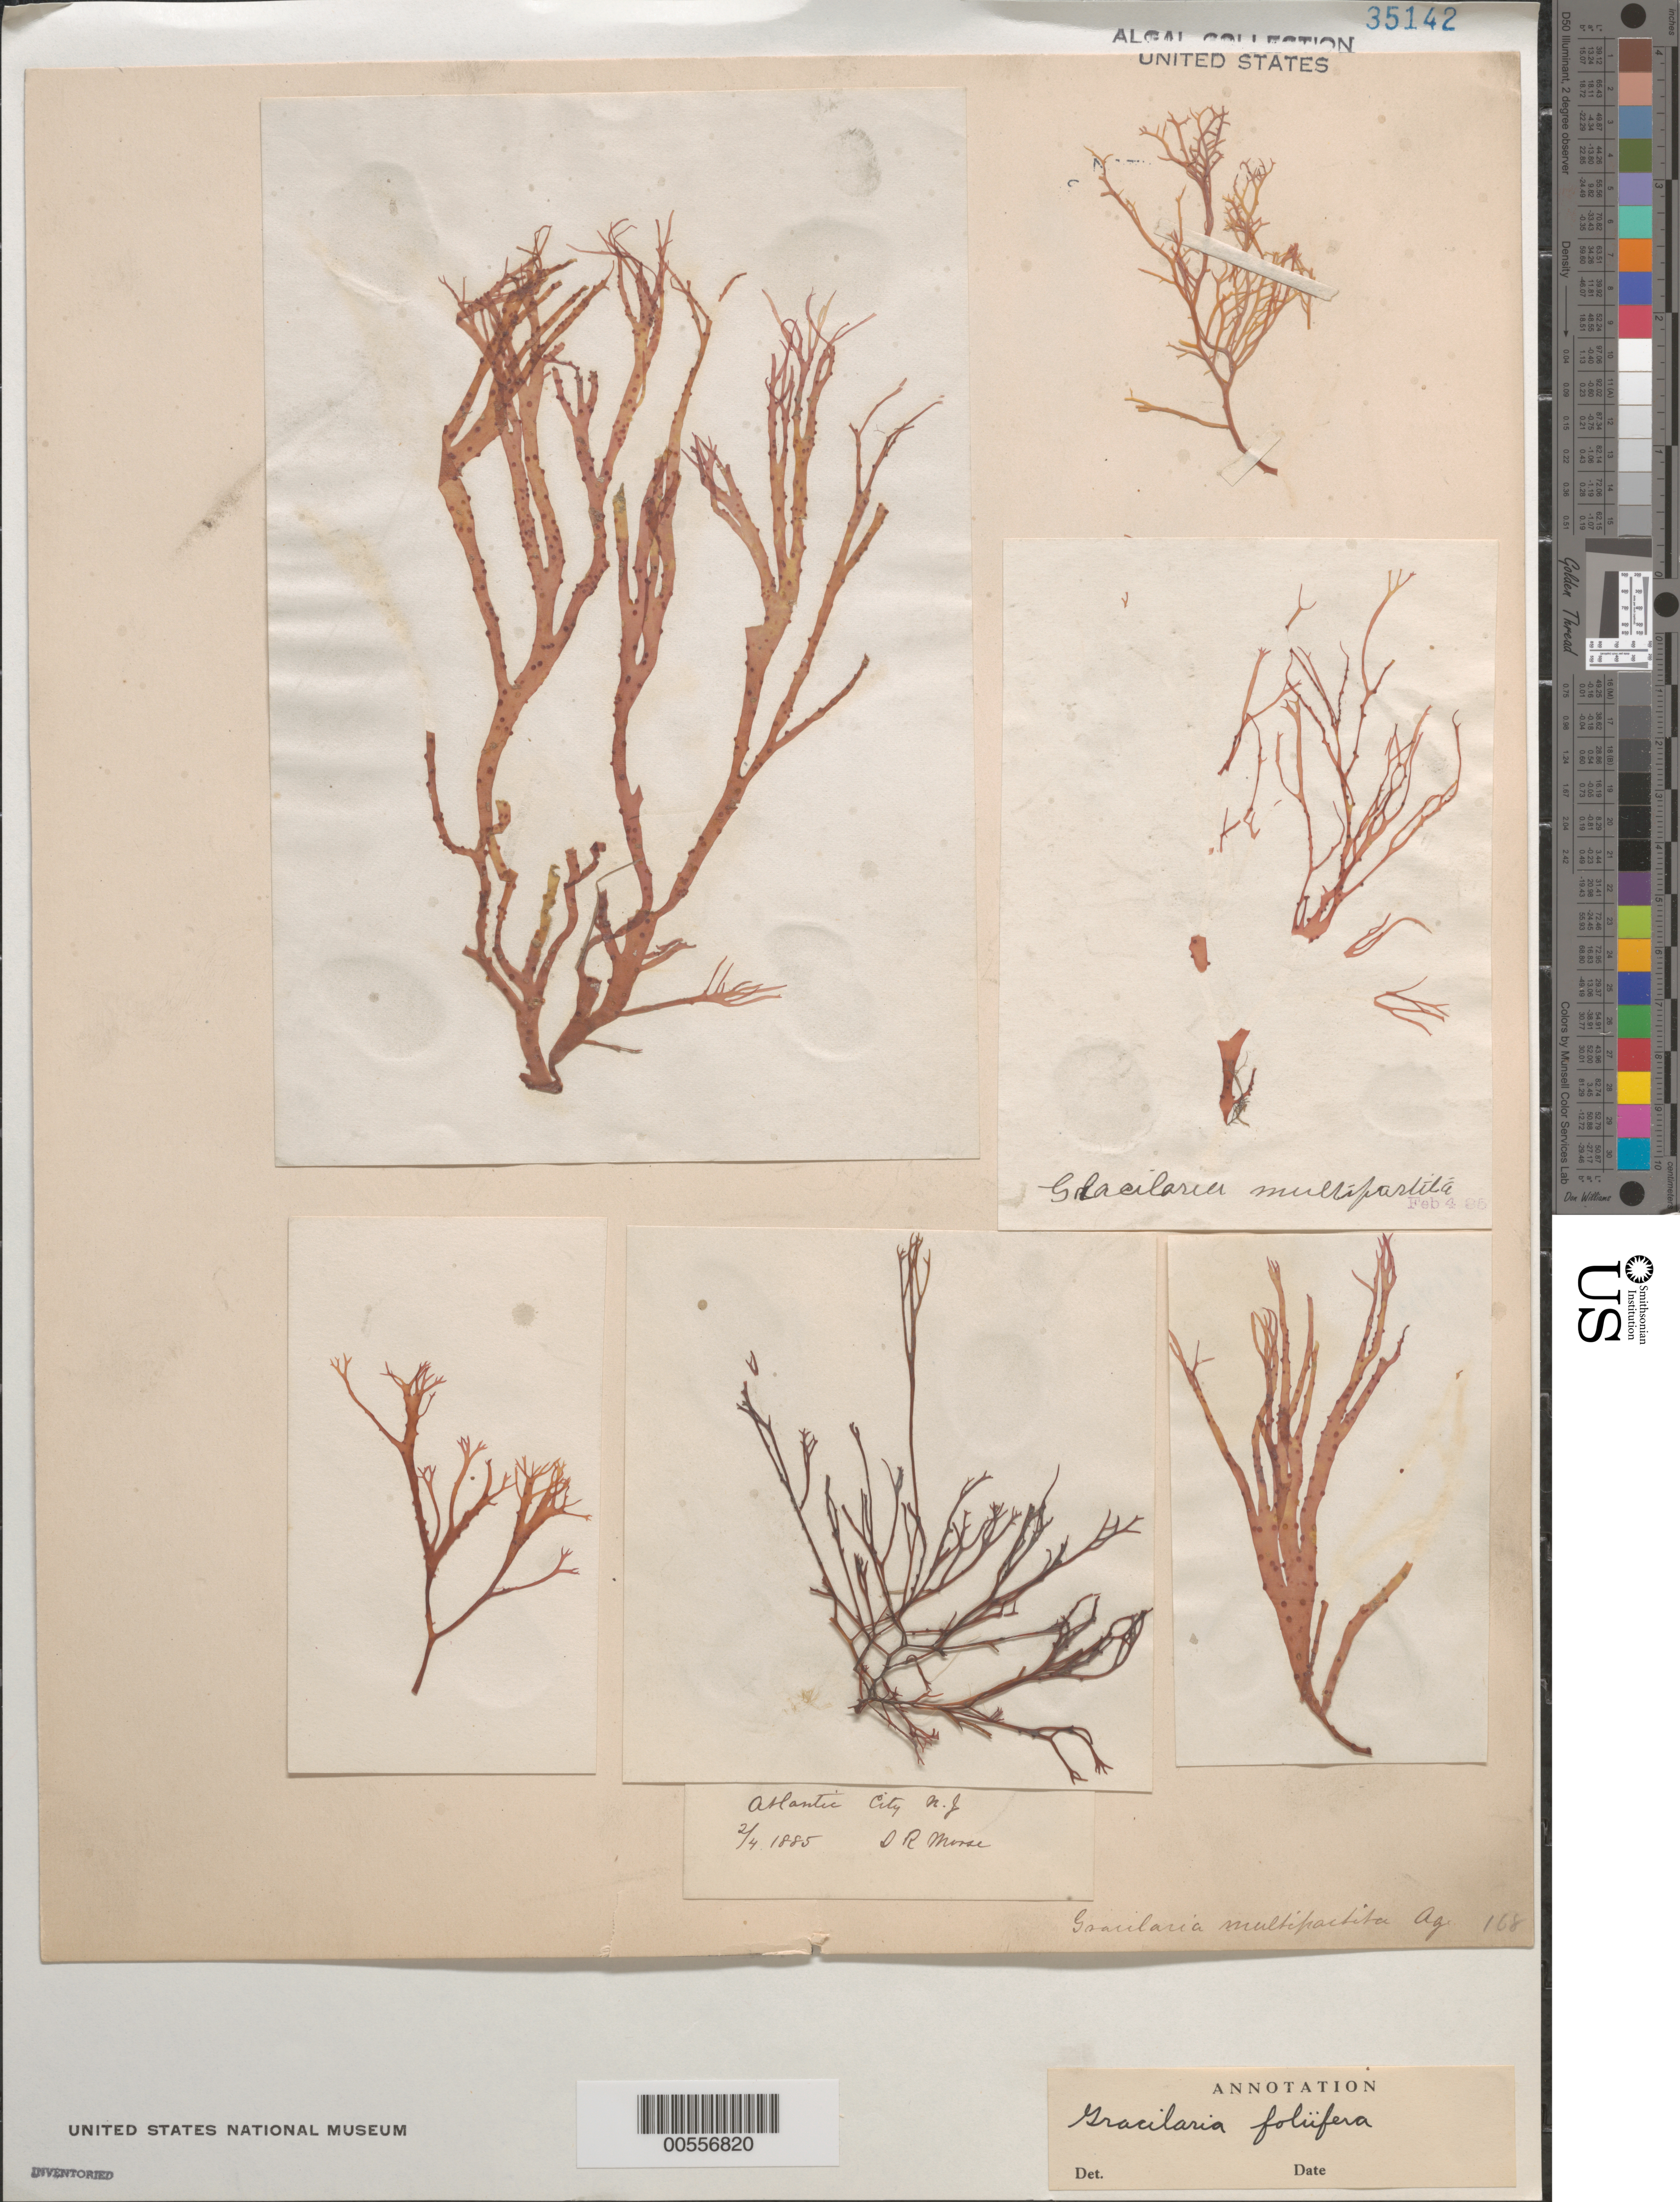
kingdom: Plantae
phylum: Rhodophyta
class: Florideophyceae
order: Gracilariales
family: Gracilariaceae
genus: Gracilaria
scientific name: Gracilaria foliifera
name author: (Forssk.) Børgesen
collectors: S. Morse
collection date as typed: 04 Feb 1885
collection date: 1885-02-04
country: United States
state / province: New Jersey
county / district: Atlantic County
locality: Atlantic City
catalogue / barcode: US 35142